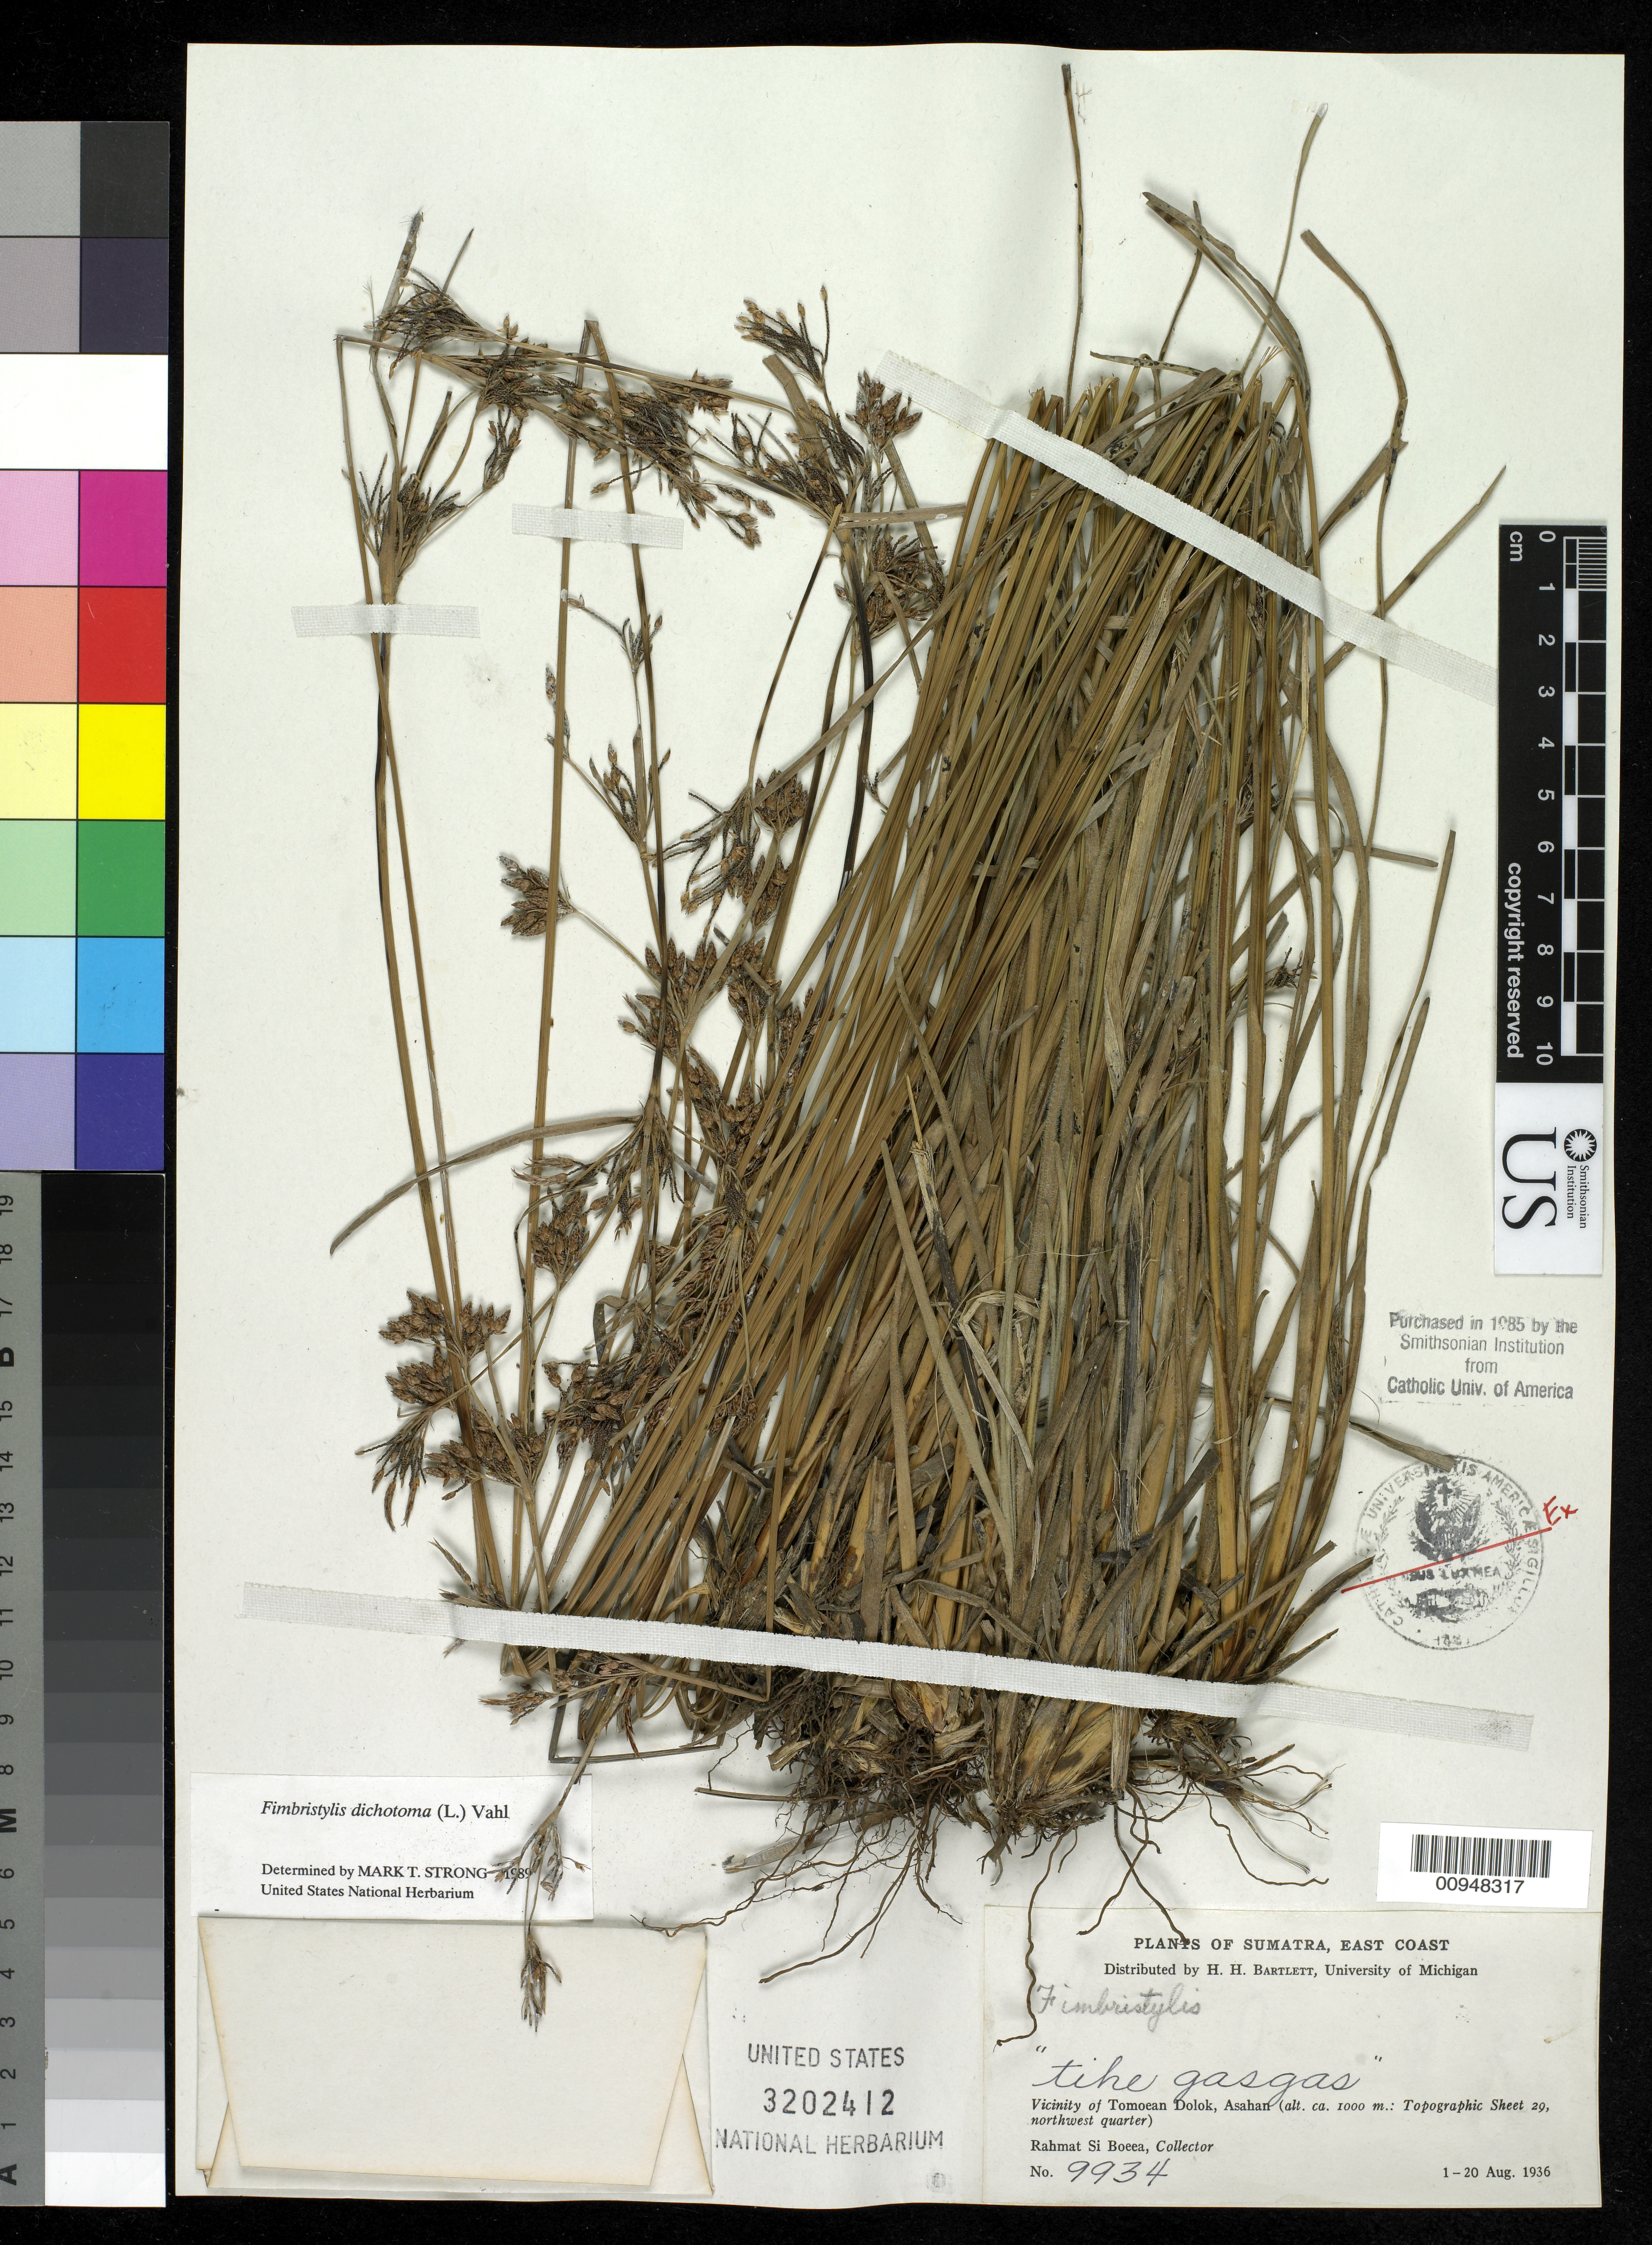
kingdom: Plantae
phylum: Tracheophyta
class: Liliopsida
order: Poales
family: Cyperaceae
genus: Fimbristylis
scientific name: Fimbristylis dura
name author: (Zoll. & Moritzi) Merr.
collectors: Rahmat Si Boeea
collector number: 9934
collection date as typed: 01 Aug 1936 to 20 Aug 1936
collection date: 1936-08-01/1936-08-20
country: Indonesia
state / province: Sumatra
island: Sumatra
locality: Vicinity of Tomoean Dolok, Asahan.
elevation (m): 1000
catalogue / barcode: US 3202412